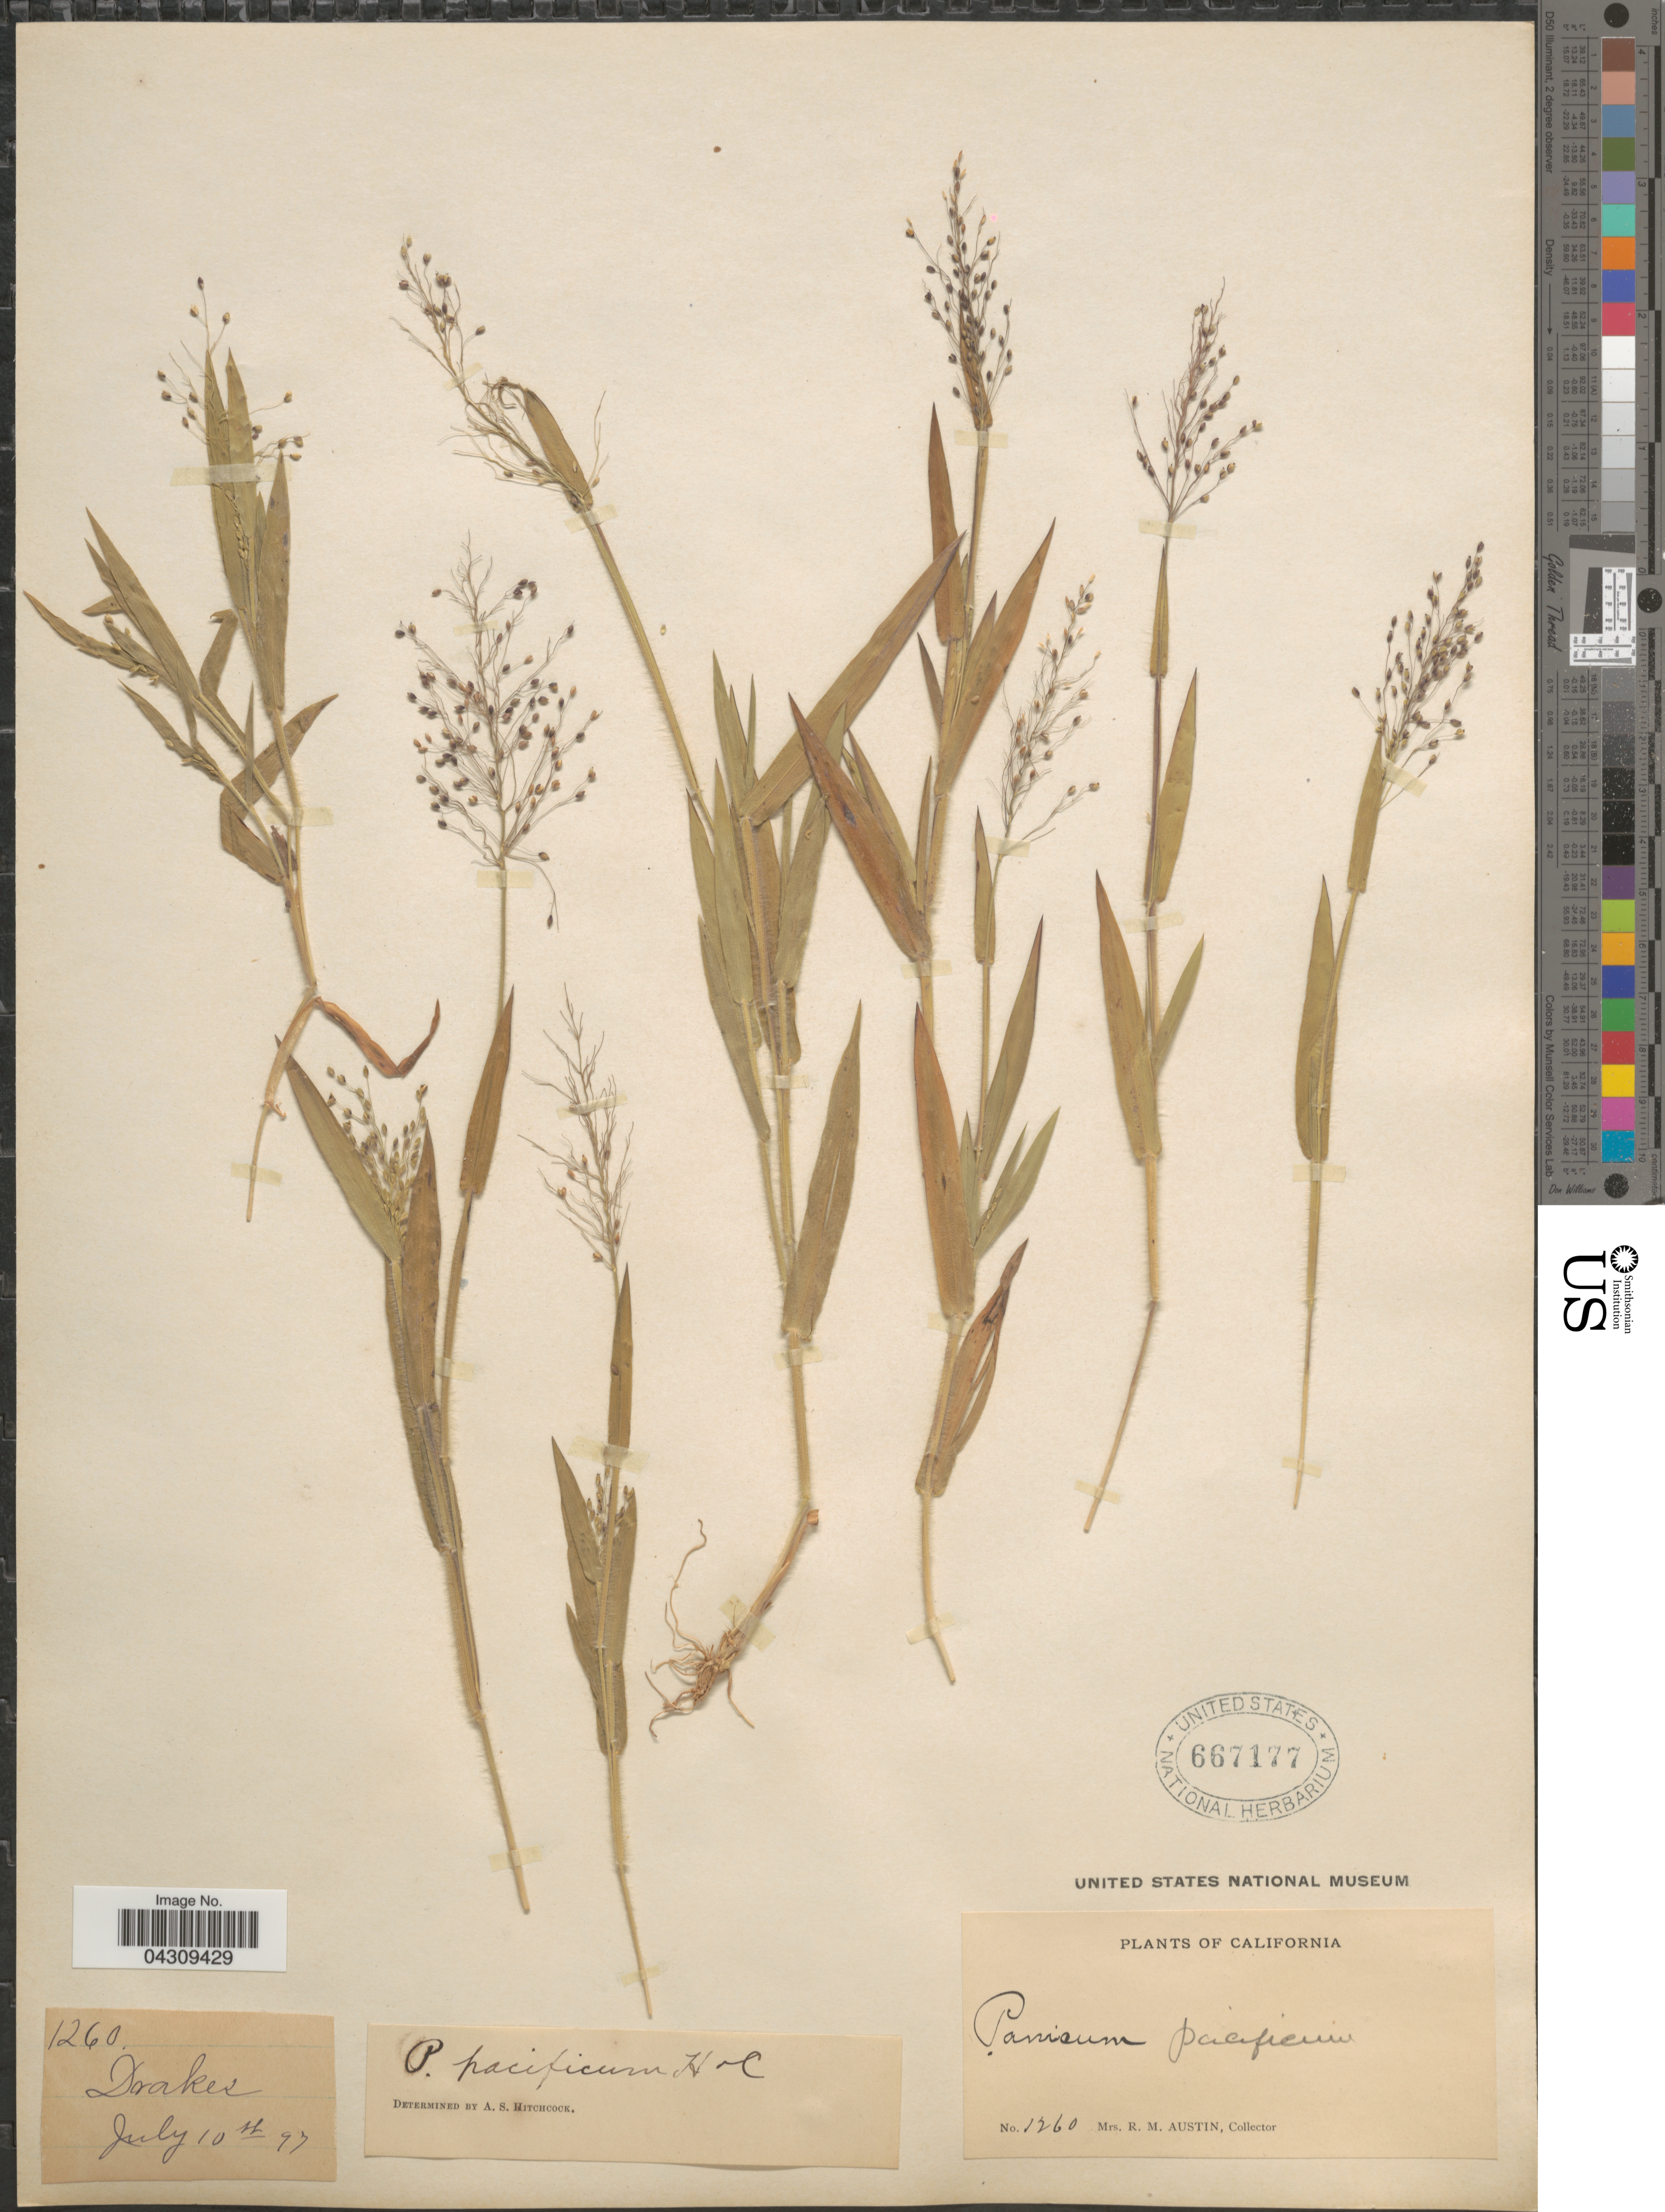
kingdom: Plantae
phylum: Tracheophyta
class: Liliopsida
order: Poales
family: Poaceae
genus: Dichanthelium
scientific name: Dichanthelium acuminatum var. acuminatum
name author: (Sw.) Gould & C.A. Clark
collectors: R. Austin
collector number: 1260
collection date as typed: Transcribed d/m/y: 10/7/97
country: United States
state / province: California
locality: Drakes.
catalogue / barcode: US 667177